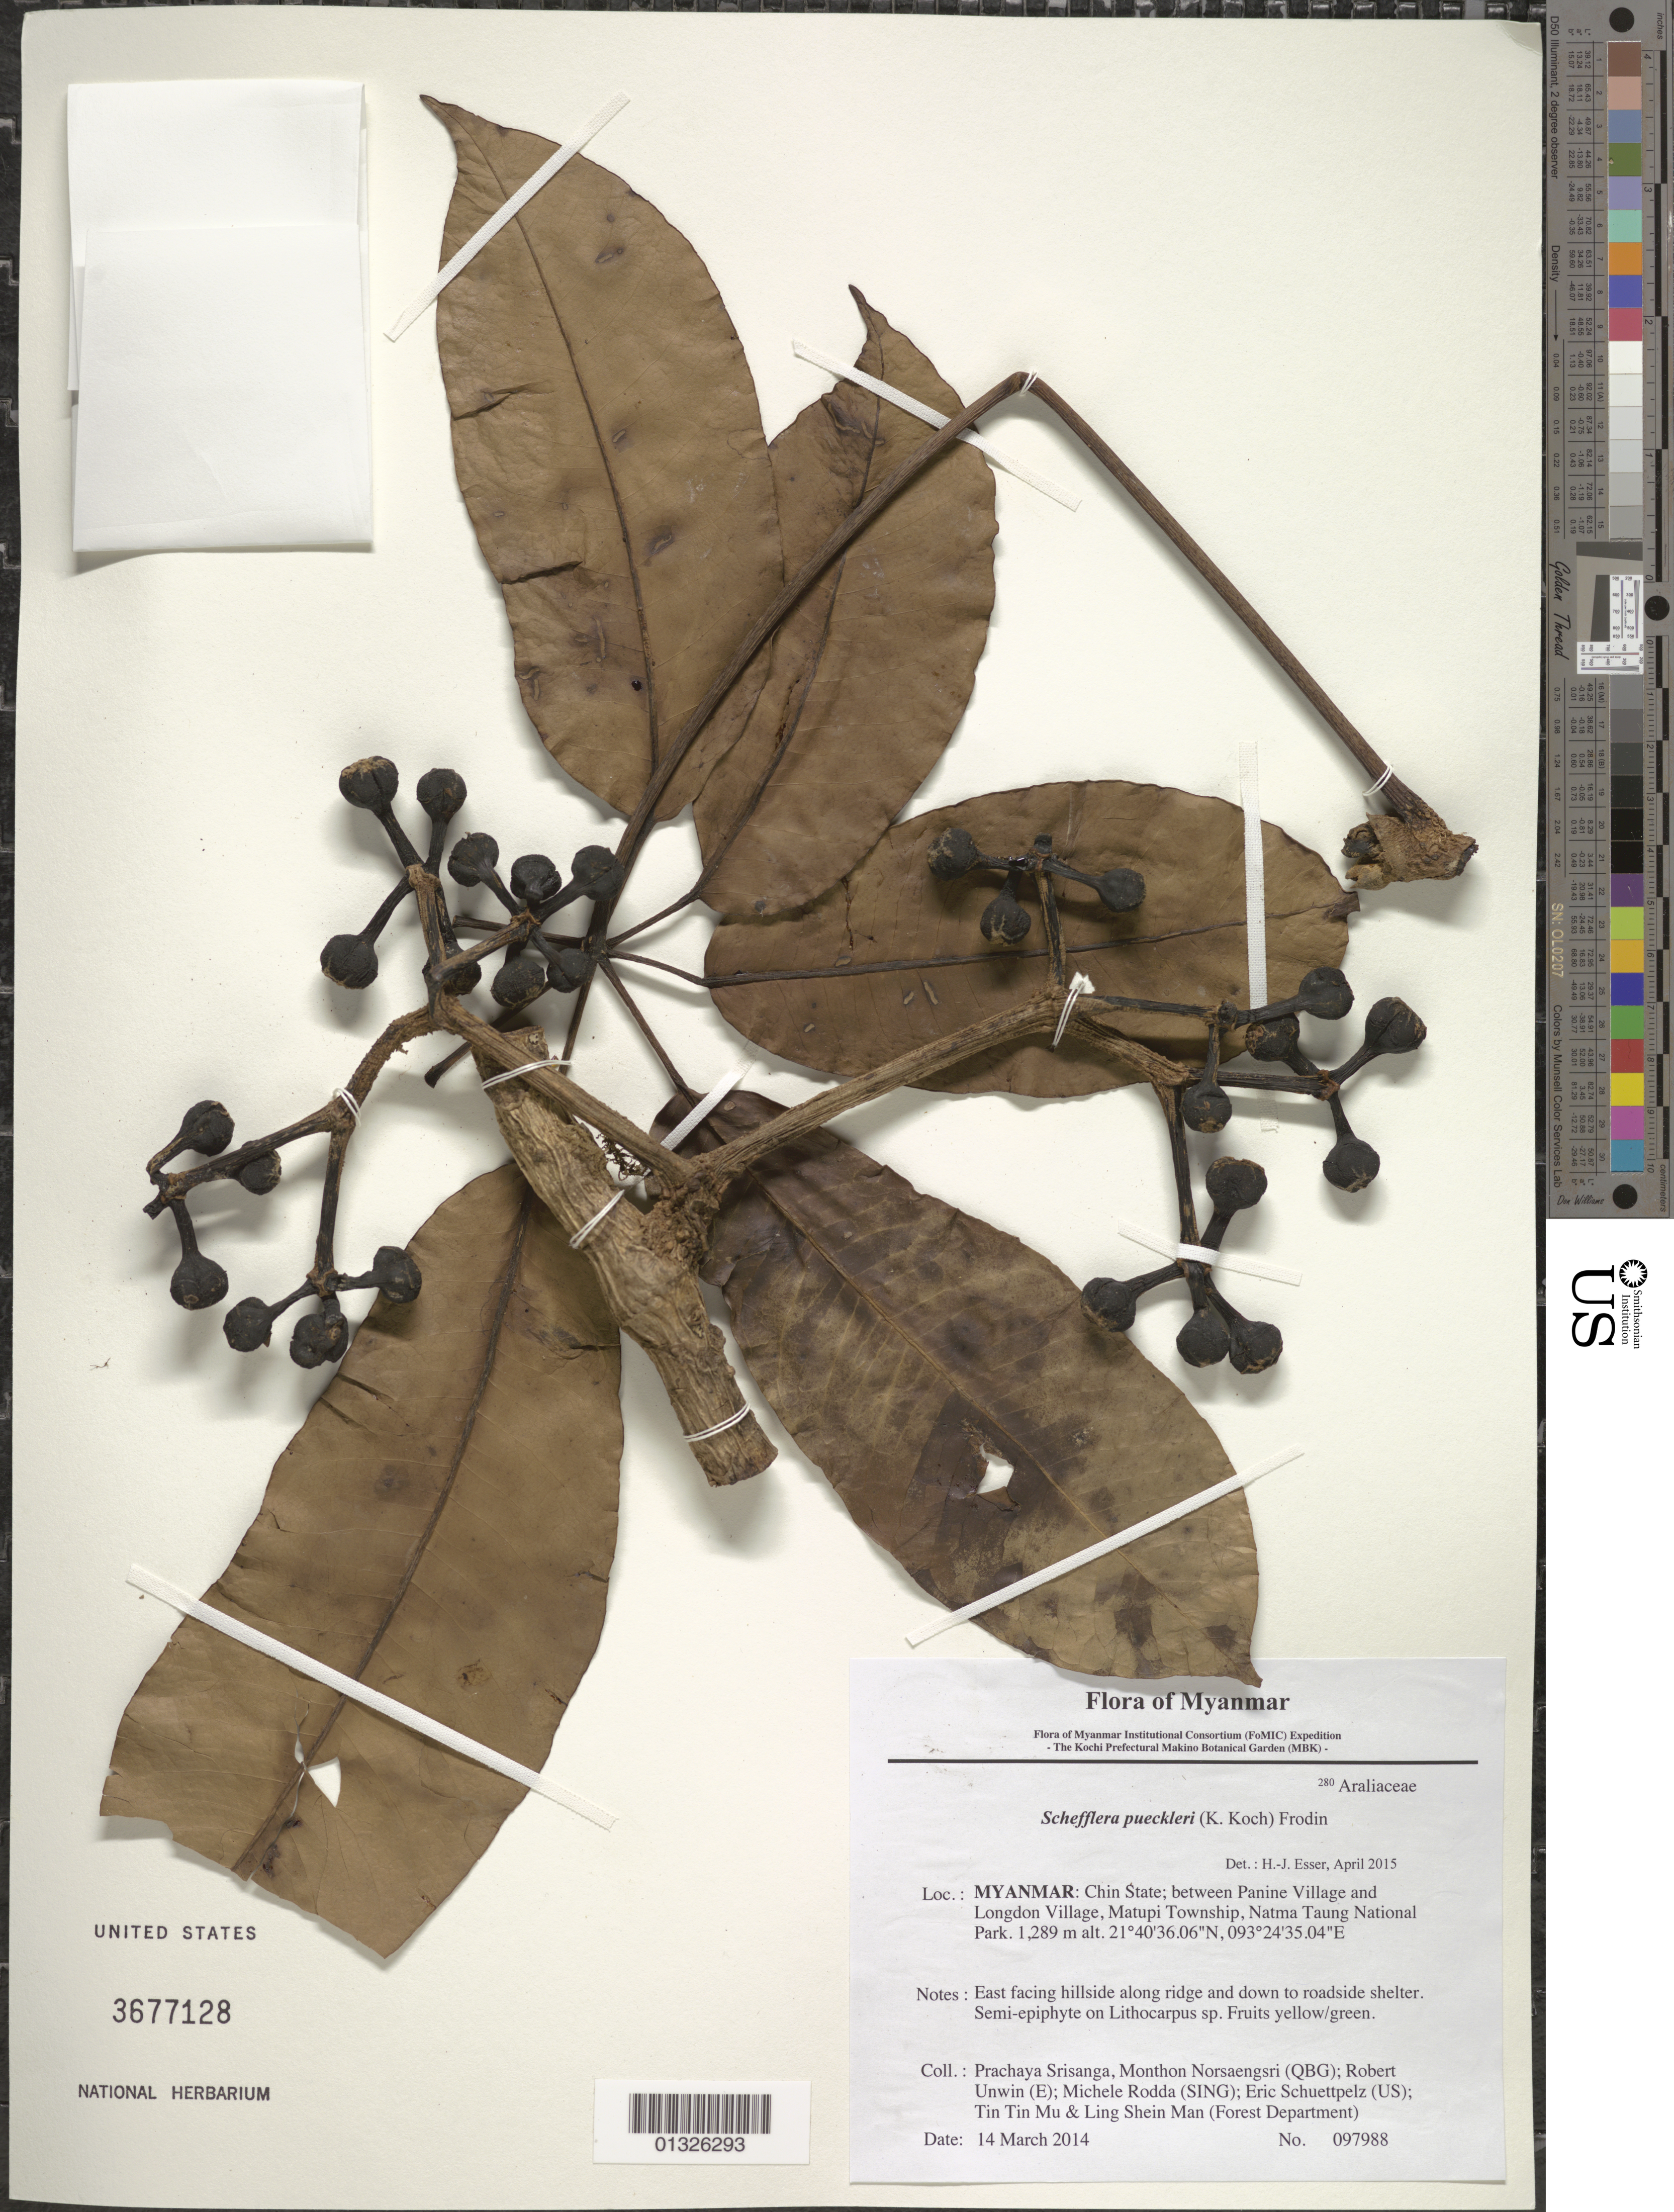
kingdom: Plantae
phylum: Tracheophyta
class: Magnoliopsida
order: Apiales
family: Araliaceae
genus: Schefflera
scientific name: Schefflera pueckleri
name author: (K. Koch) Frodin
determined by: Esser, Hans -J., (HUH)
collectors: P. Srisanga, M. Norsaengsri, R. Unwin, M. Rodda, E. Schuettpelz, Tin Tin Mu & Ling Shein Man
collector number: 97988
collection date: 2014-03-14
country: Myanmar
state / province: Chin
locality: Between Panine Village and Longdon Village, Matupi Township, Natma Taung National Park.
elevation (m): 1289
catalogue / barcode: US 3677128